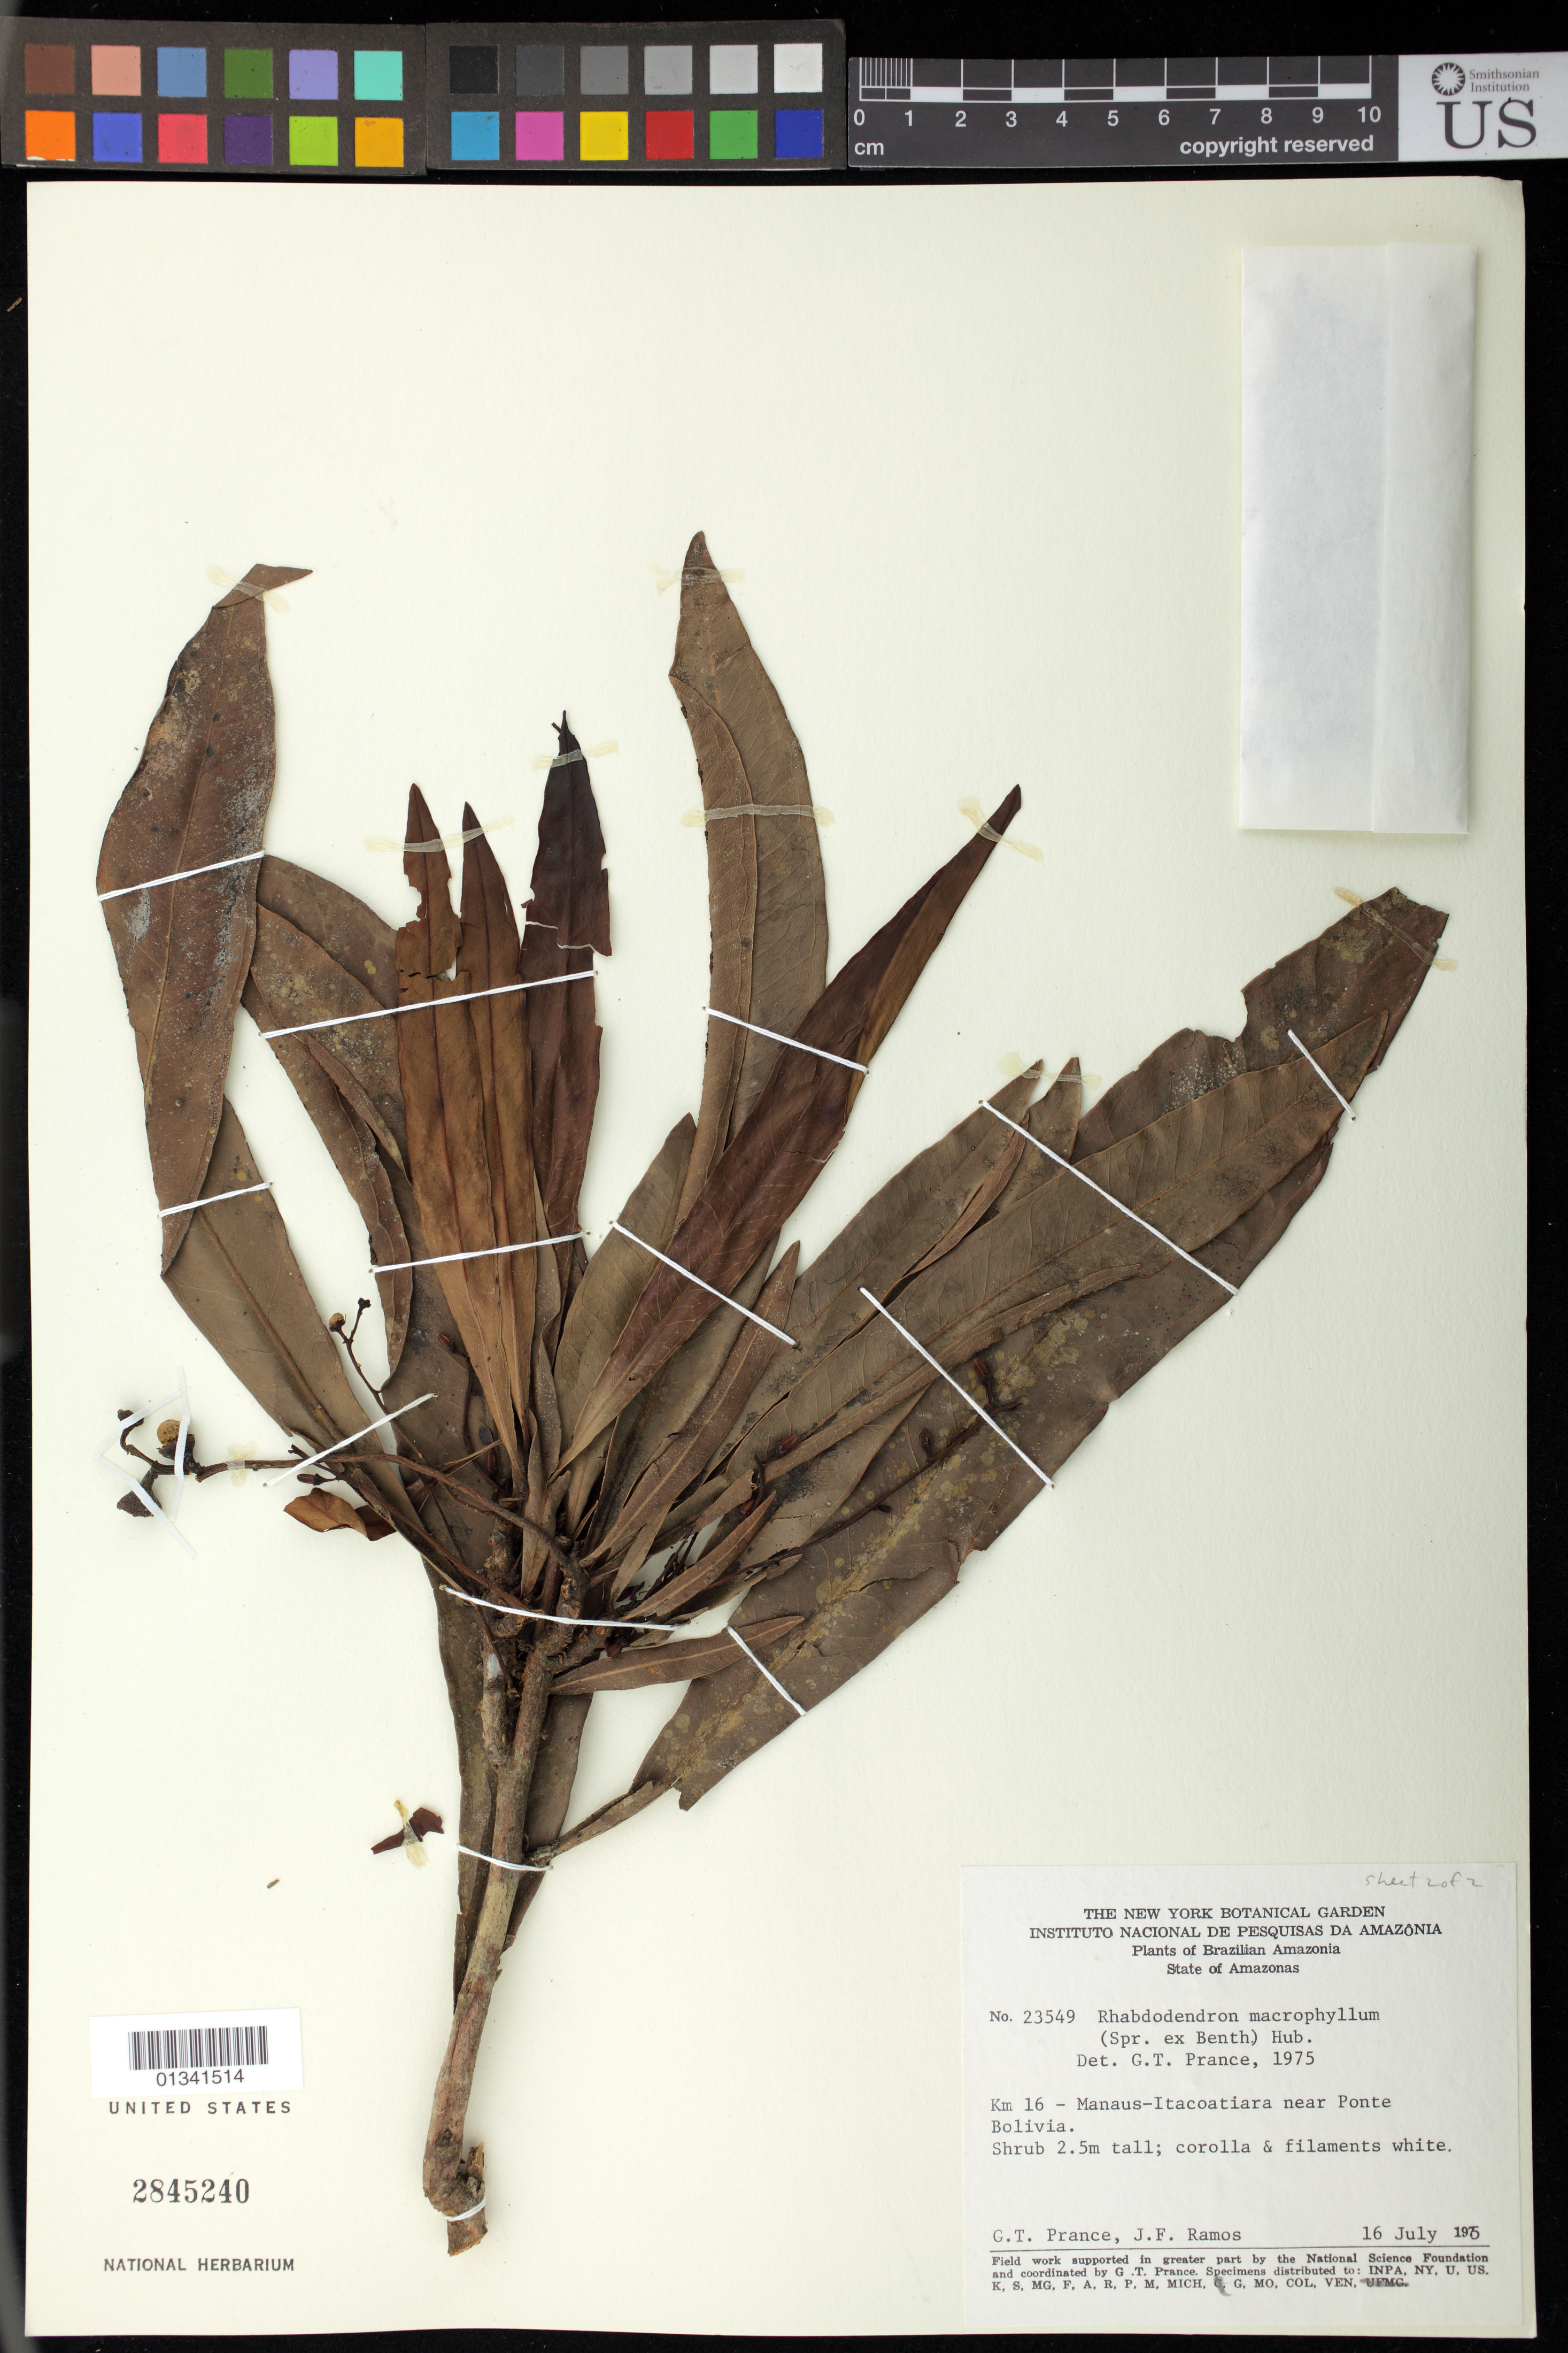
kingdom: Plantae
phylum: Tracheophyta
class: Magnoliopsida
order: Caryophyllales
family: Rhabdodendraceae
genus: Rhabdodendron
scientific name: Rhabdodendron macrophyllum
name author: (Spruce ex Benth.) Huber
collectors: G. T. Prance & J. F. Ramos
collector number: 23549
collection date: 1975-07-16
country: Brazil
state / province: Amazonas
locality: Km 16 - Manaus-Itacoatiara near Ponte Bolivia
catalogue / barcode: US 2845240